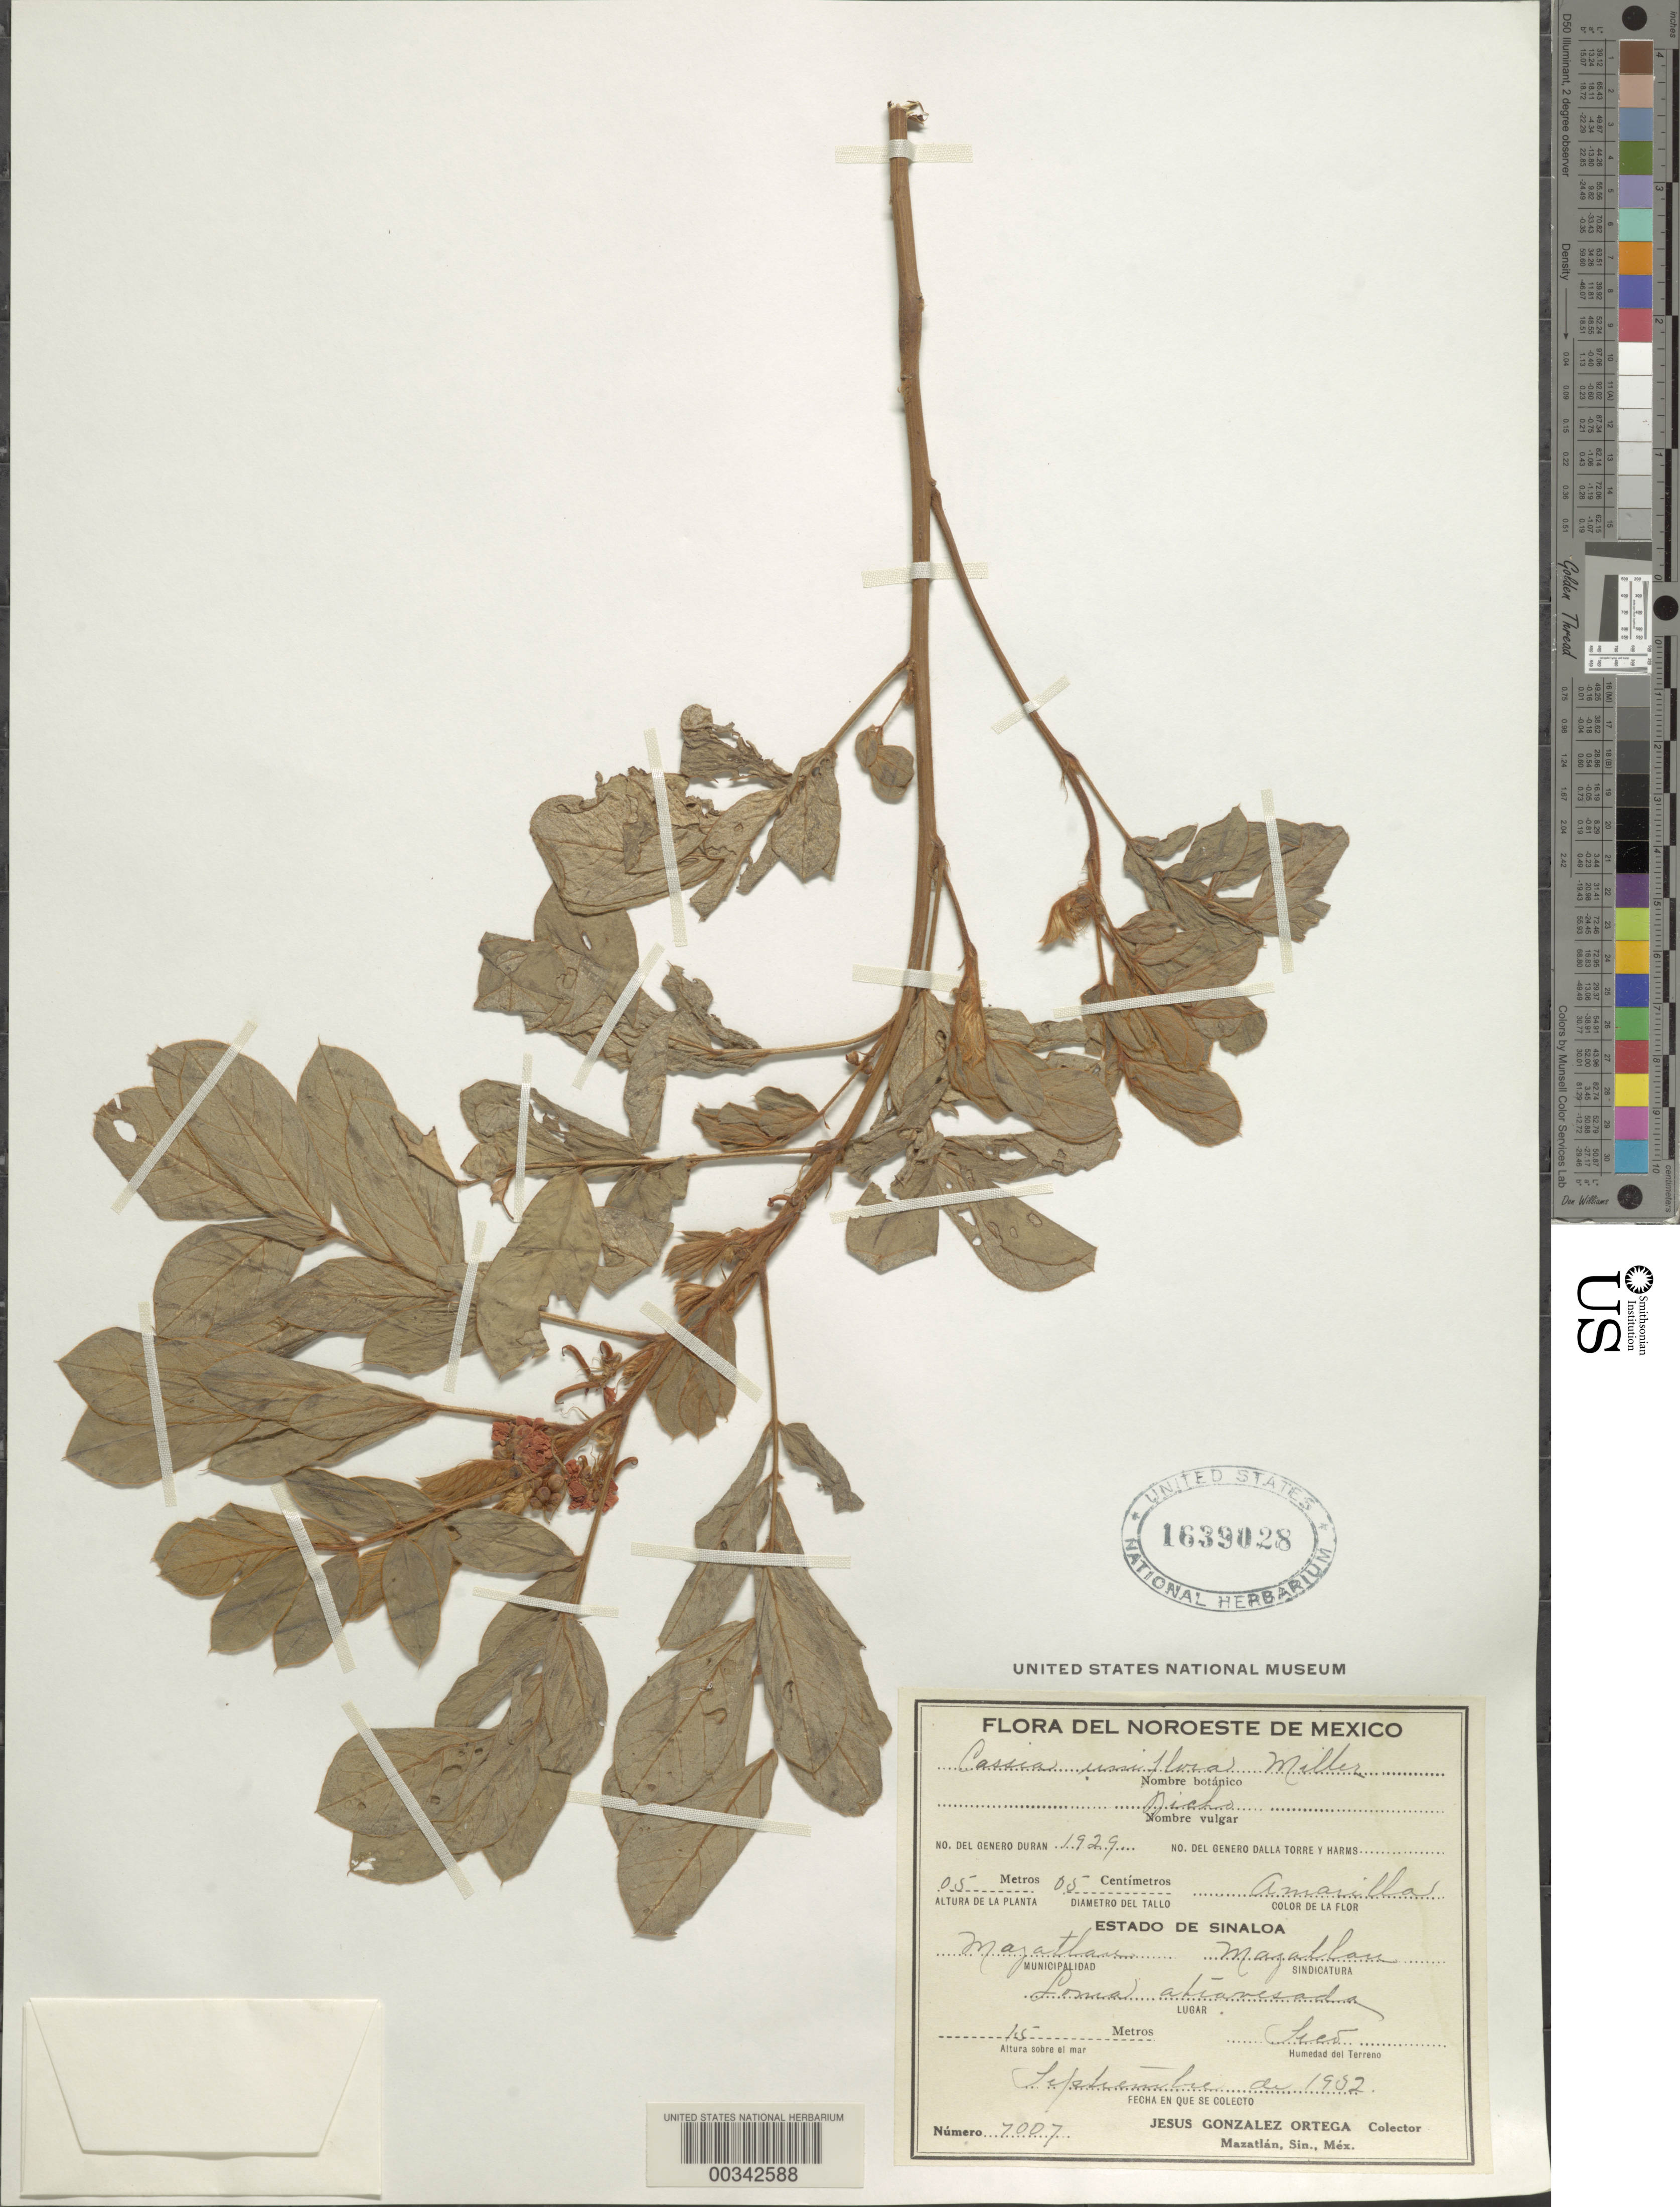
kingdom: Plantae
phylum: Tracheophyta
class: Magnoliopsida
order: Fabales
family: Fabaceae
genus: Senna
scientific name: Senna uniflora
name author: (Mill.) H.S. Irwin & Barneby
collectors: J. Ortega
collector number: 7007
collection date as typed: Sep 1902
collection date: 1902-09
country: Mexico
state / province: Sinaloa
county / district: Mazatlán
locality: Mazatlan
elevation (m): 15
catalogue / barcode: US 1639028